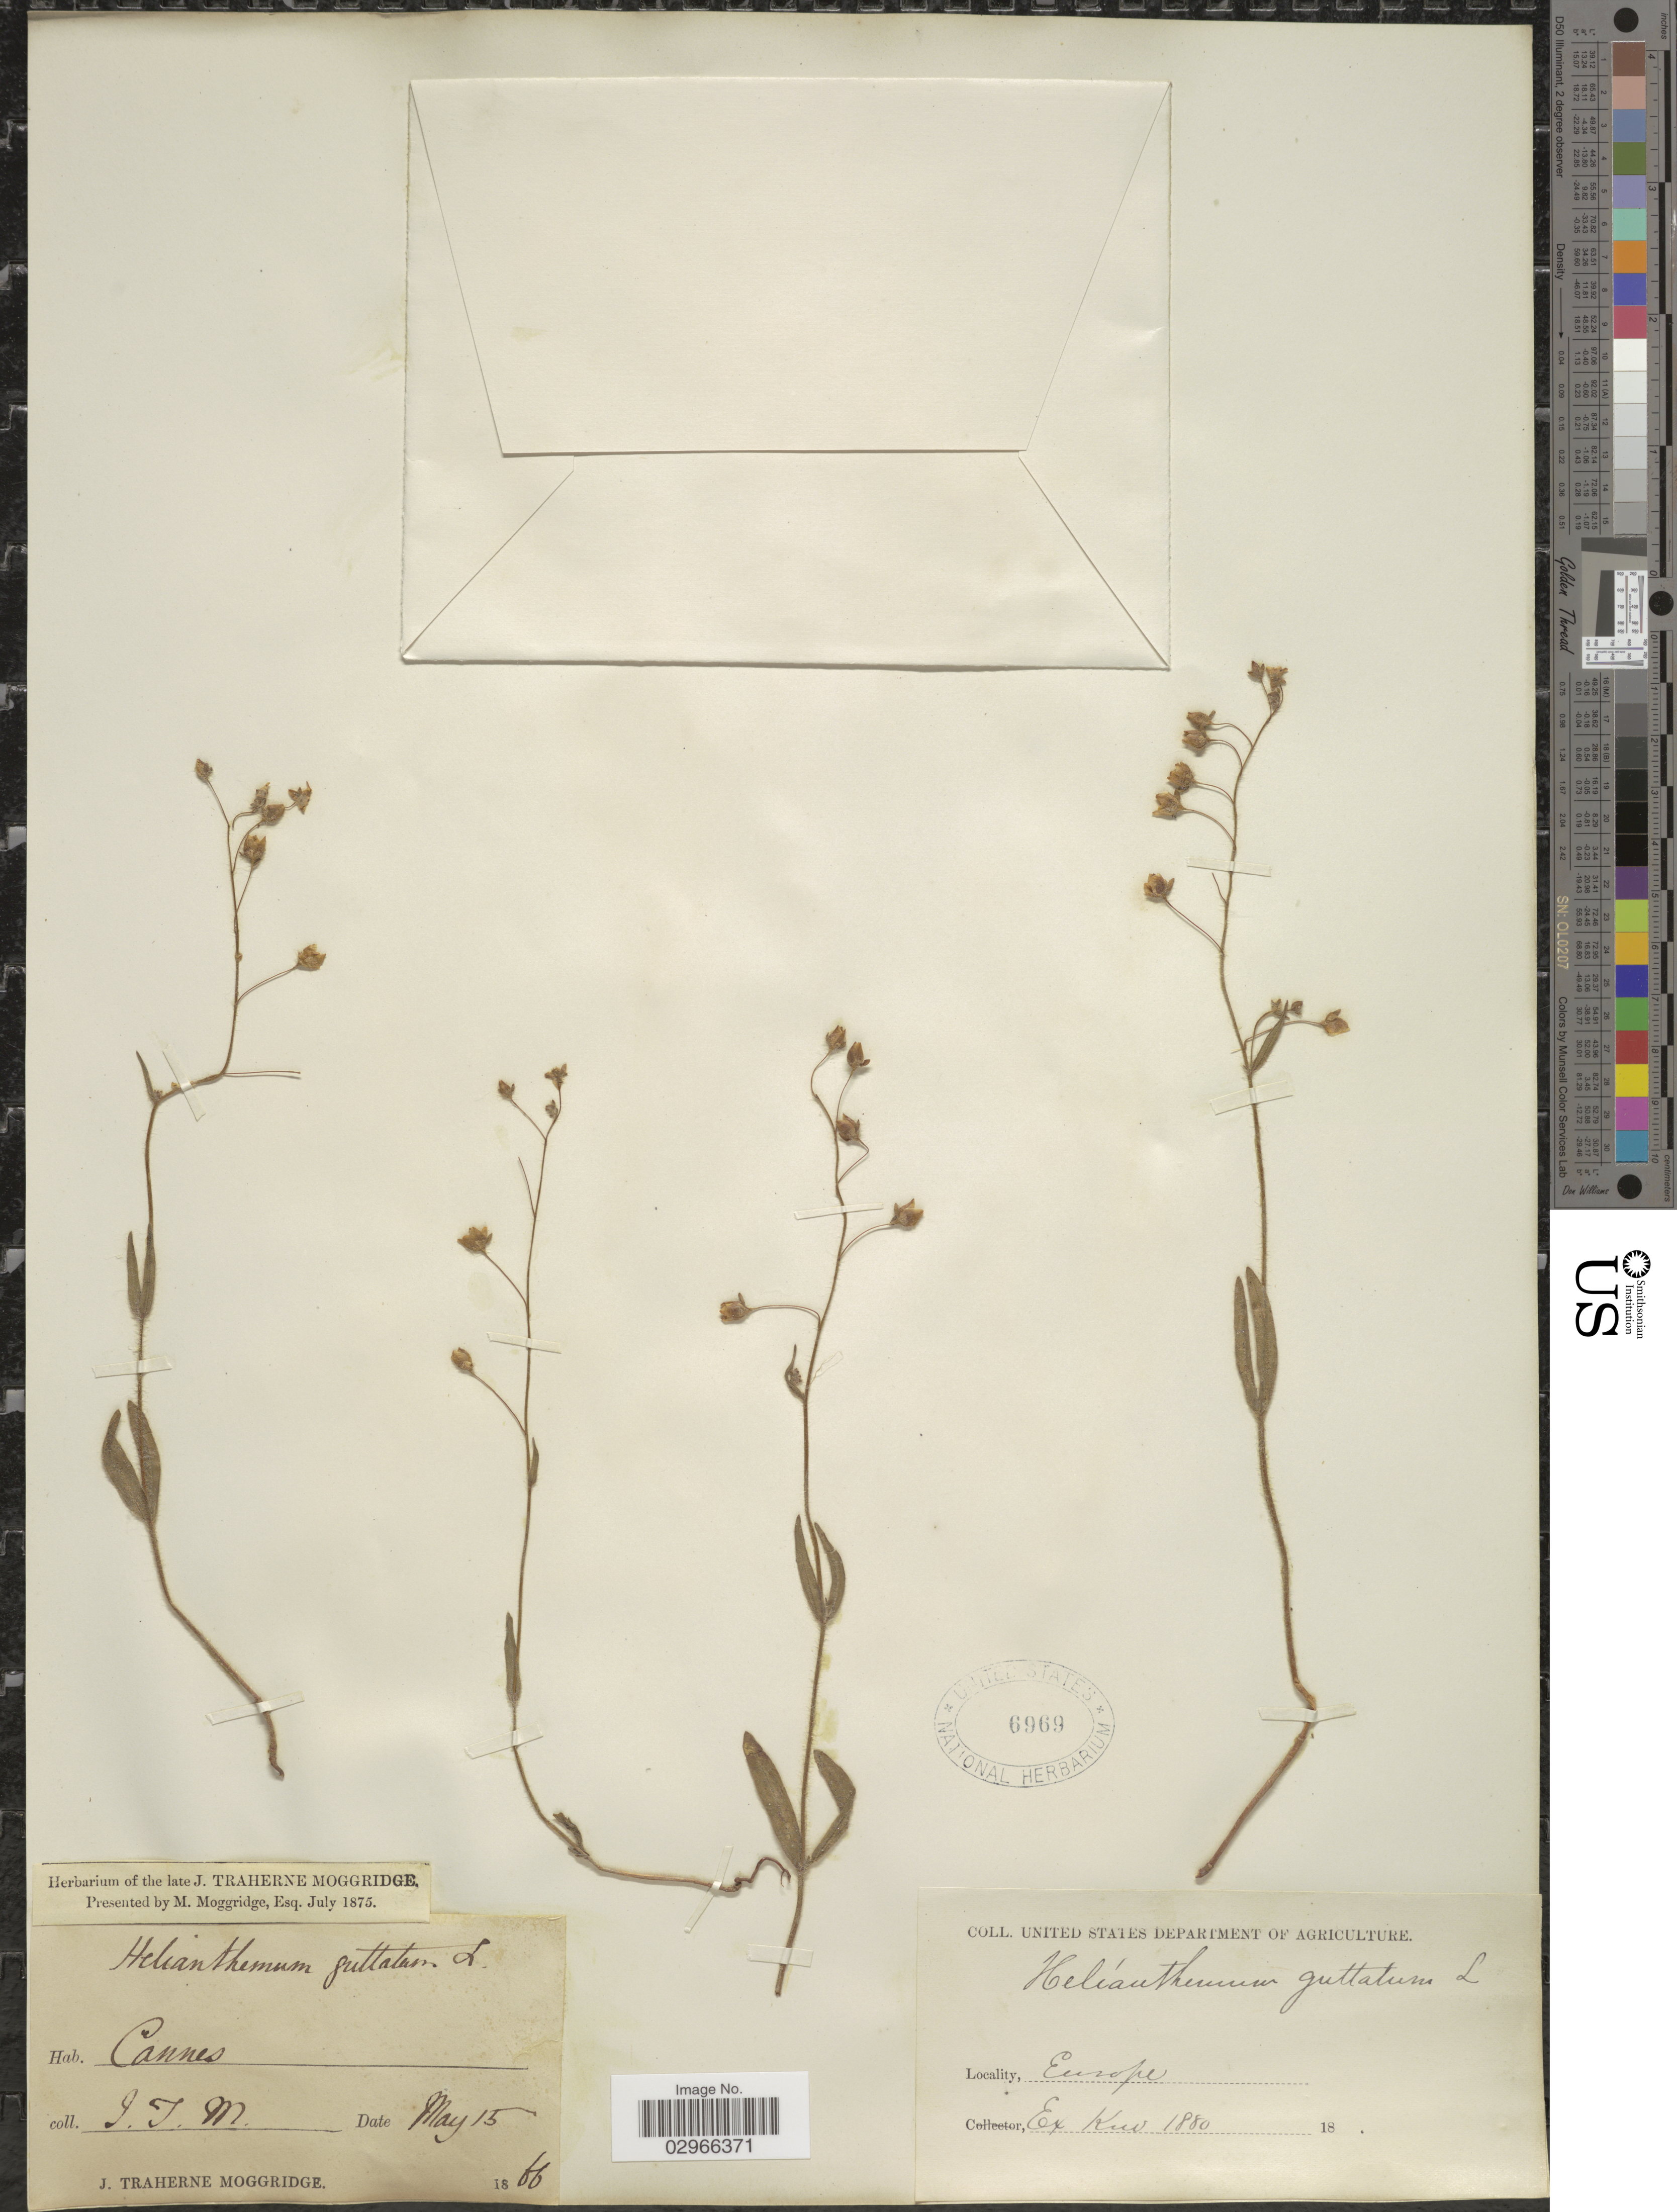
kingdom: Plantae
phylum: Tracheophyta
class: Magnoliopsida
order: Malvales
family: Cistaceae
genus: Tuberaria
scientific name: Tuberaria guttata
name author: (L.) Fourr.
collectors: J. T. Moggridge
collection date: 1866-05-15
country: France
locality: Cannes. Europe.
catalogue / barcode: US 6969